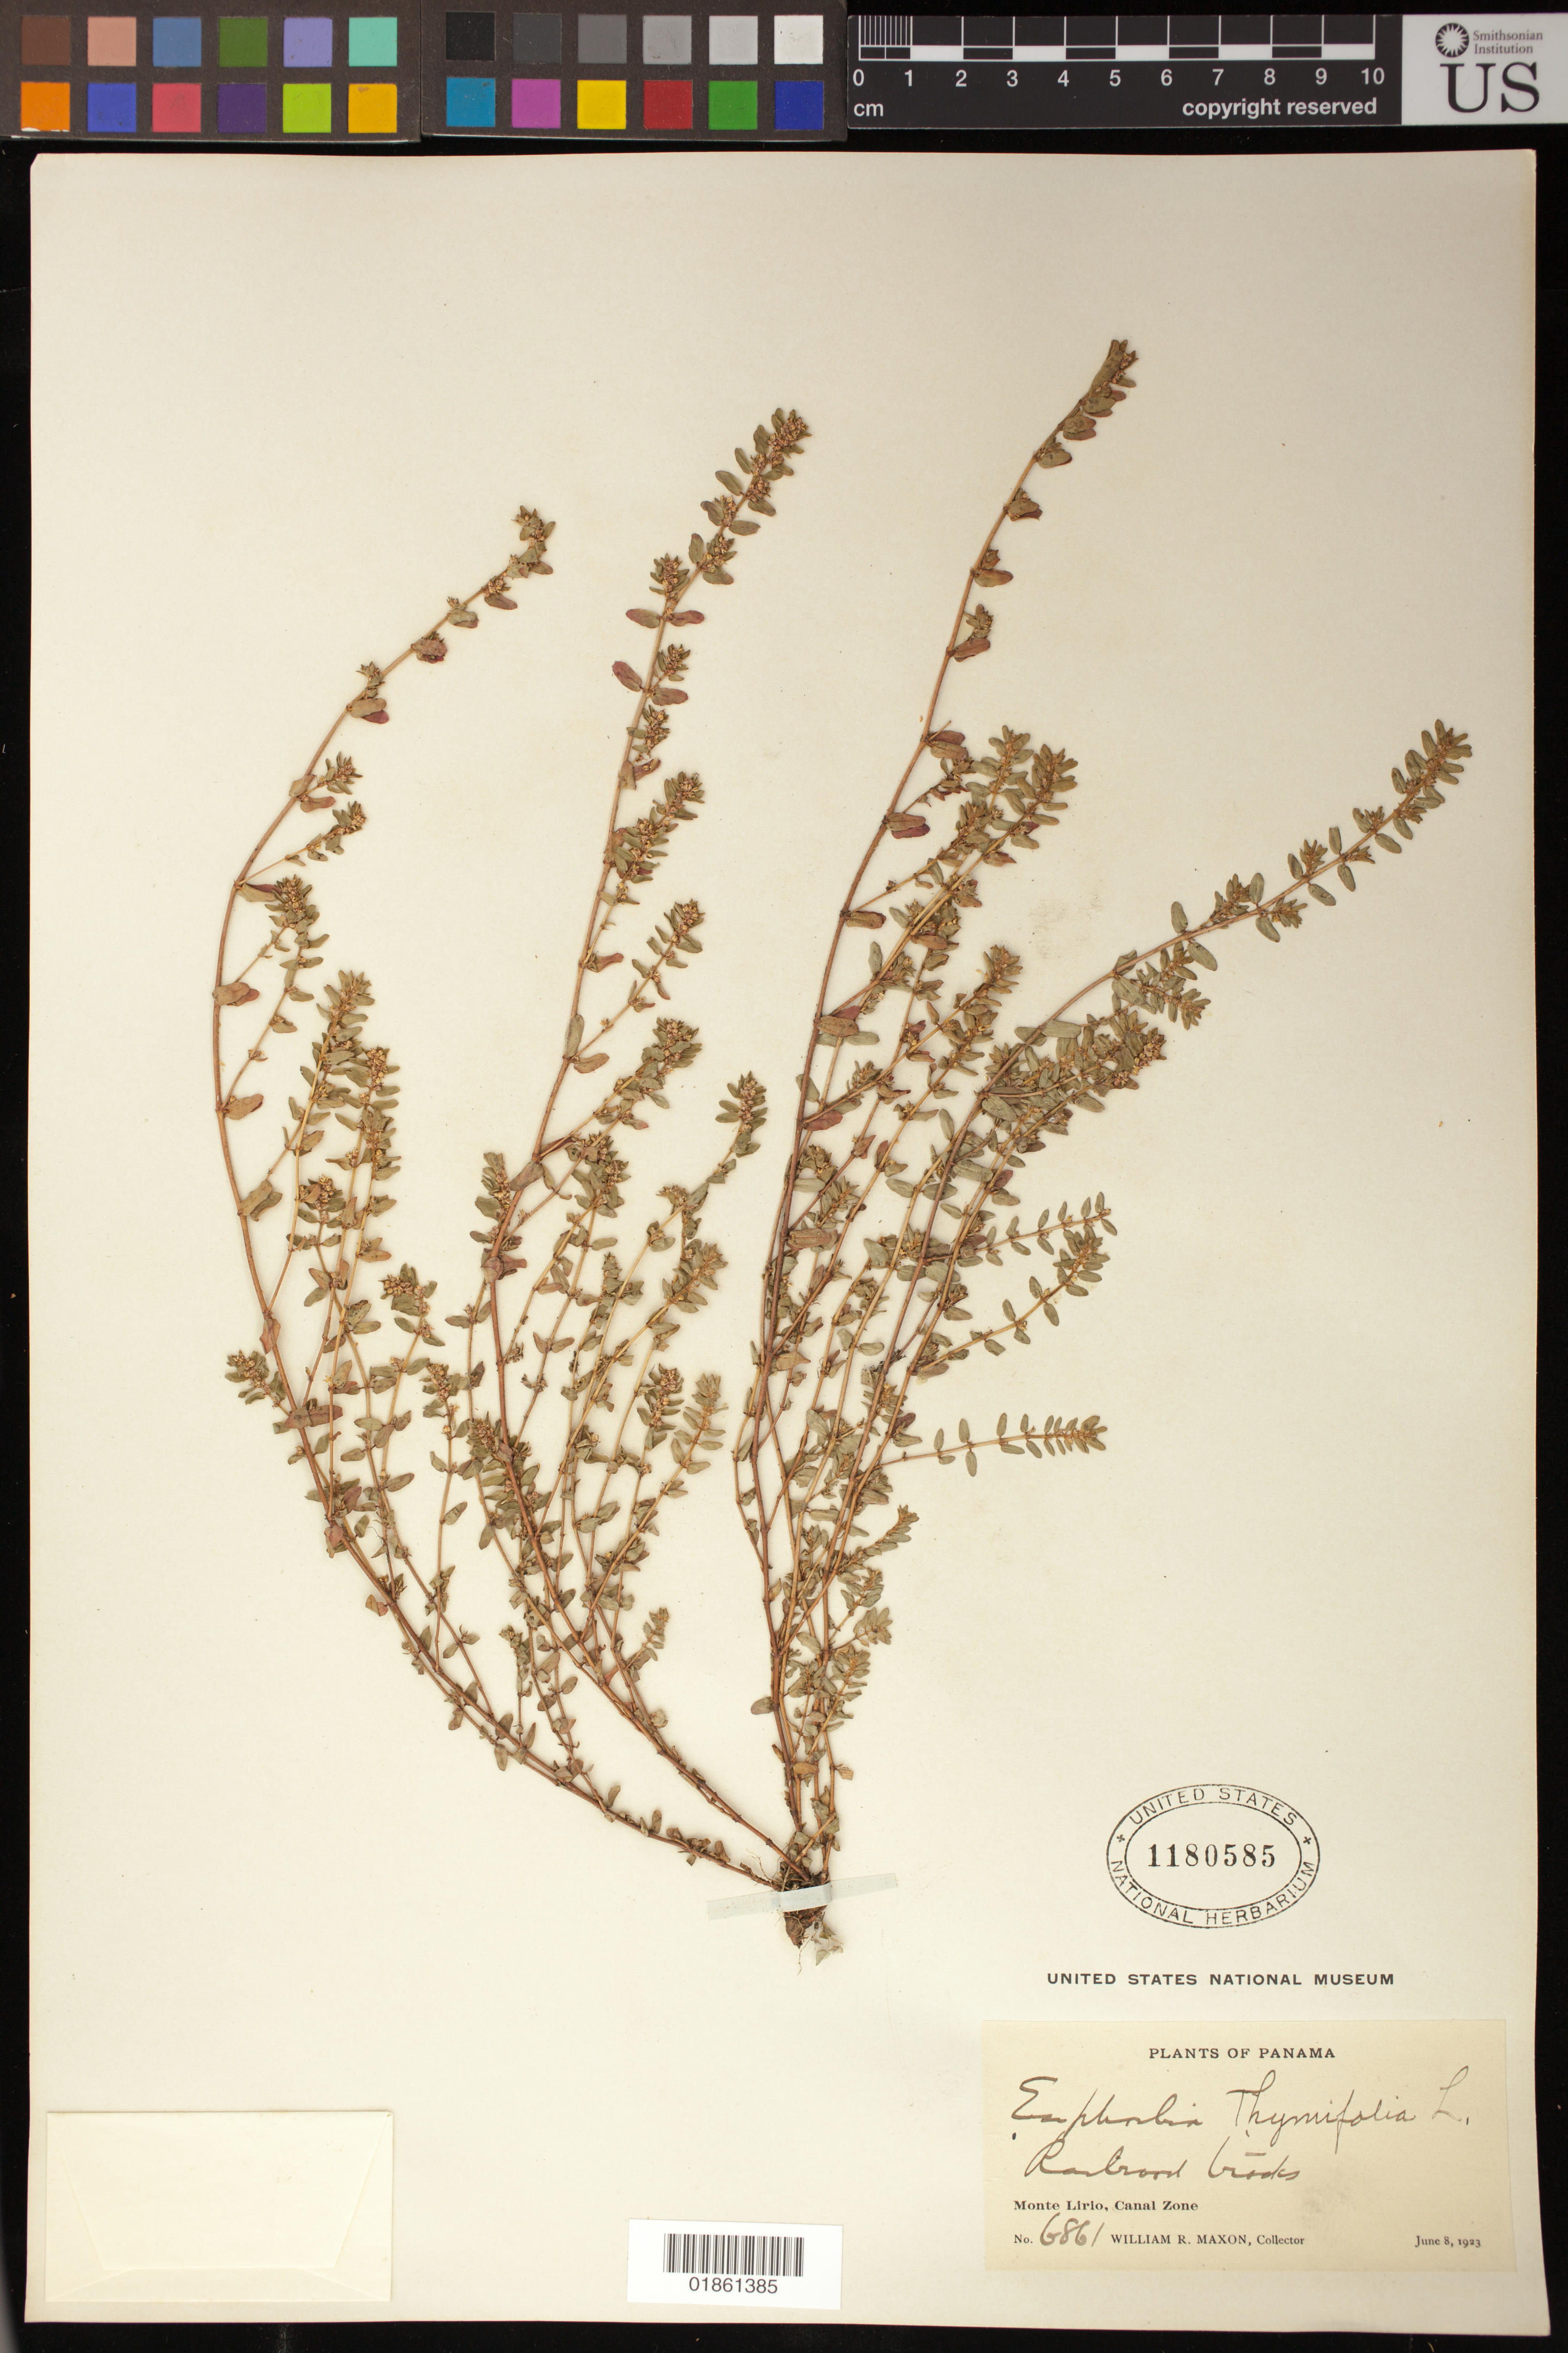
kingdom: Plantae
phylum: Tracheophyta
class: Magnoliopsida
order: Malpighiales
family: Euphorbiaceae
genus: Euphorbia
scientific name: Euphorbia thymifolia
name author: L.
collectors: W. R. Maxon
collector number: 6861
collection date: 1923-06-08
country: Panama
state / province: Colón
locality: Monte Lirio, Canal Zone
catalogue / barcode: US 1180585